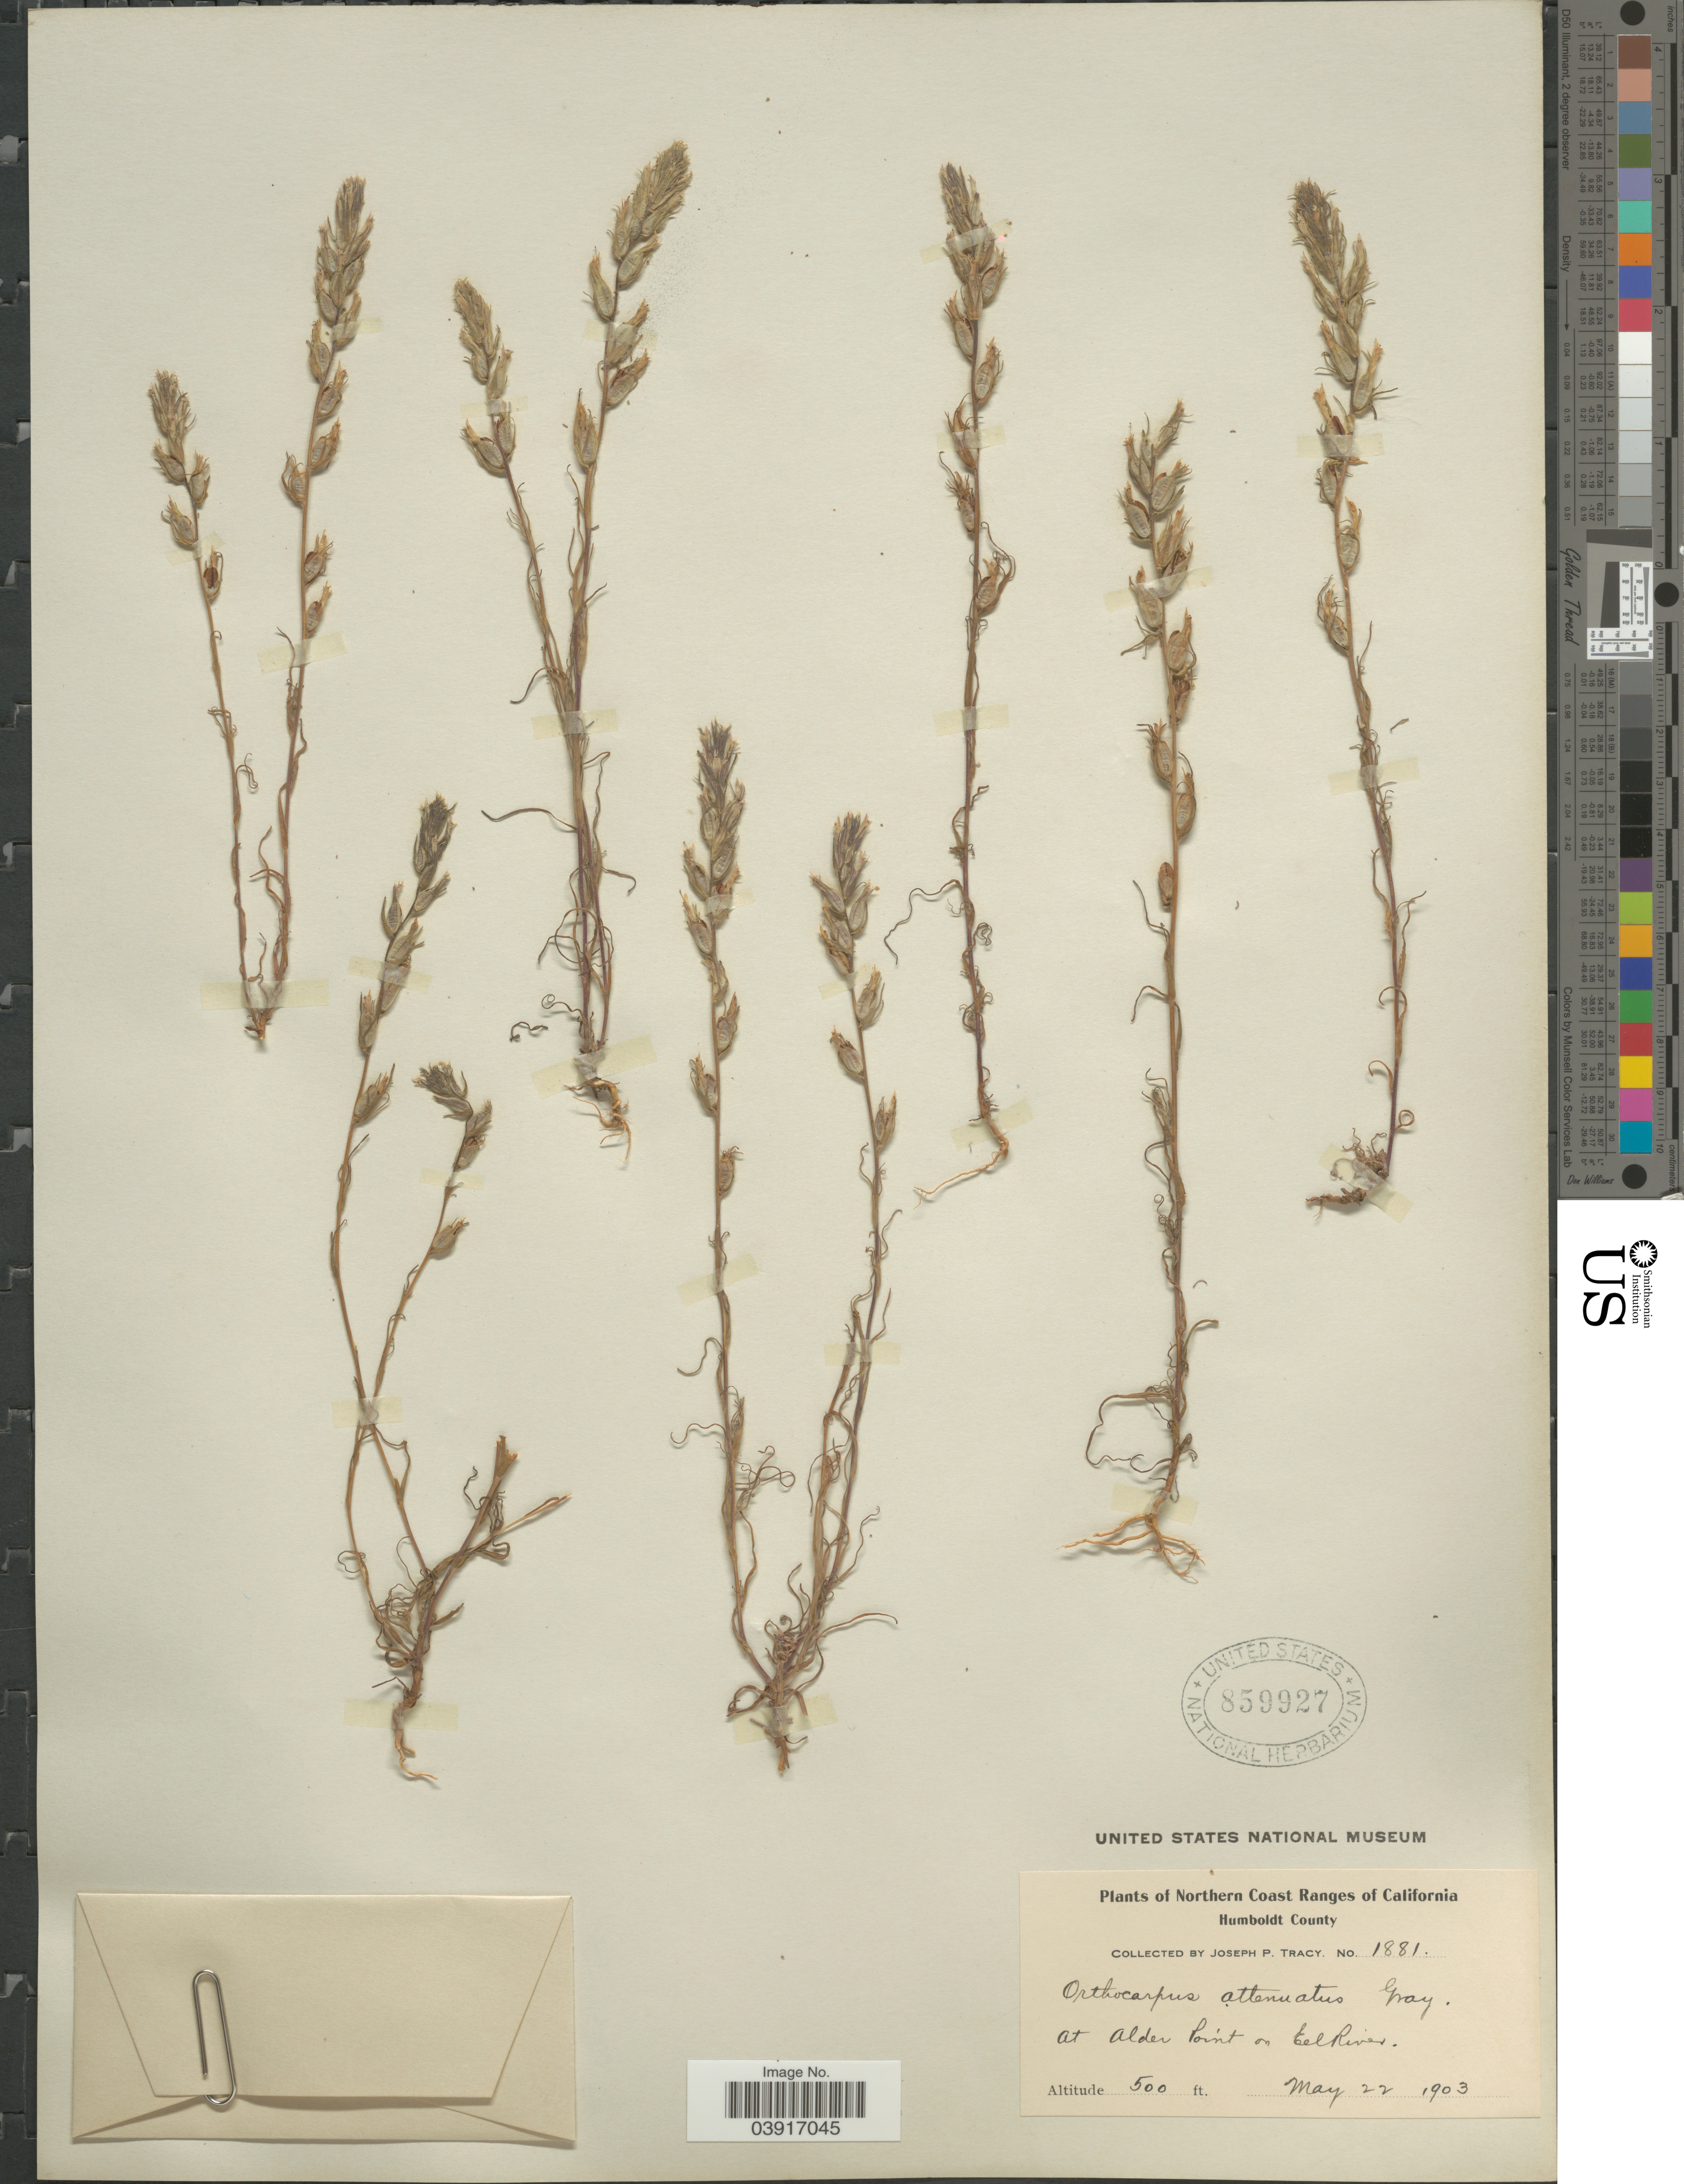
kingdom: Plantae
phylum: Tracheophyta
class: Magnoliopsida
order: Lamiales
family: Orobanchaceae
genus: Orthocarpus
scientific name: Orthocarpus attenuatus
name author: A. Gray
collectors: J. Tracy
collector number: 1881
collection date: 1903-05-22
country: United States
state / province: California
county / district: Humboldt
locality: Northern Coast Ranges of California. Humboldt County. At Alder Point on Eel River.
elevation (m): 152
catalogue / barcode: US 859927